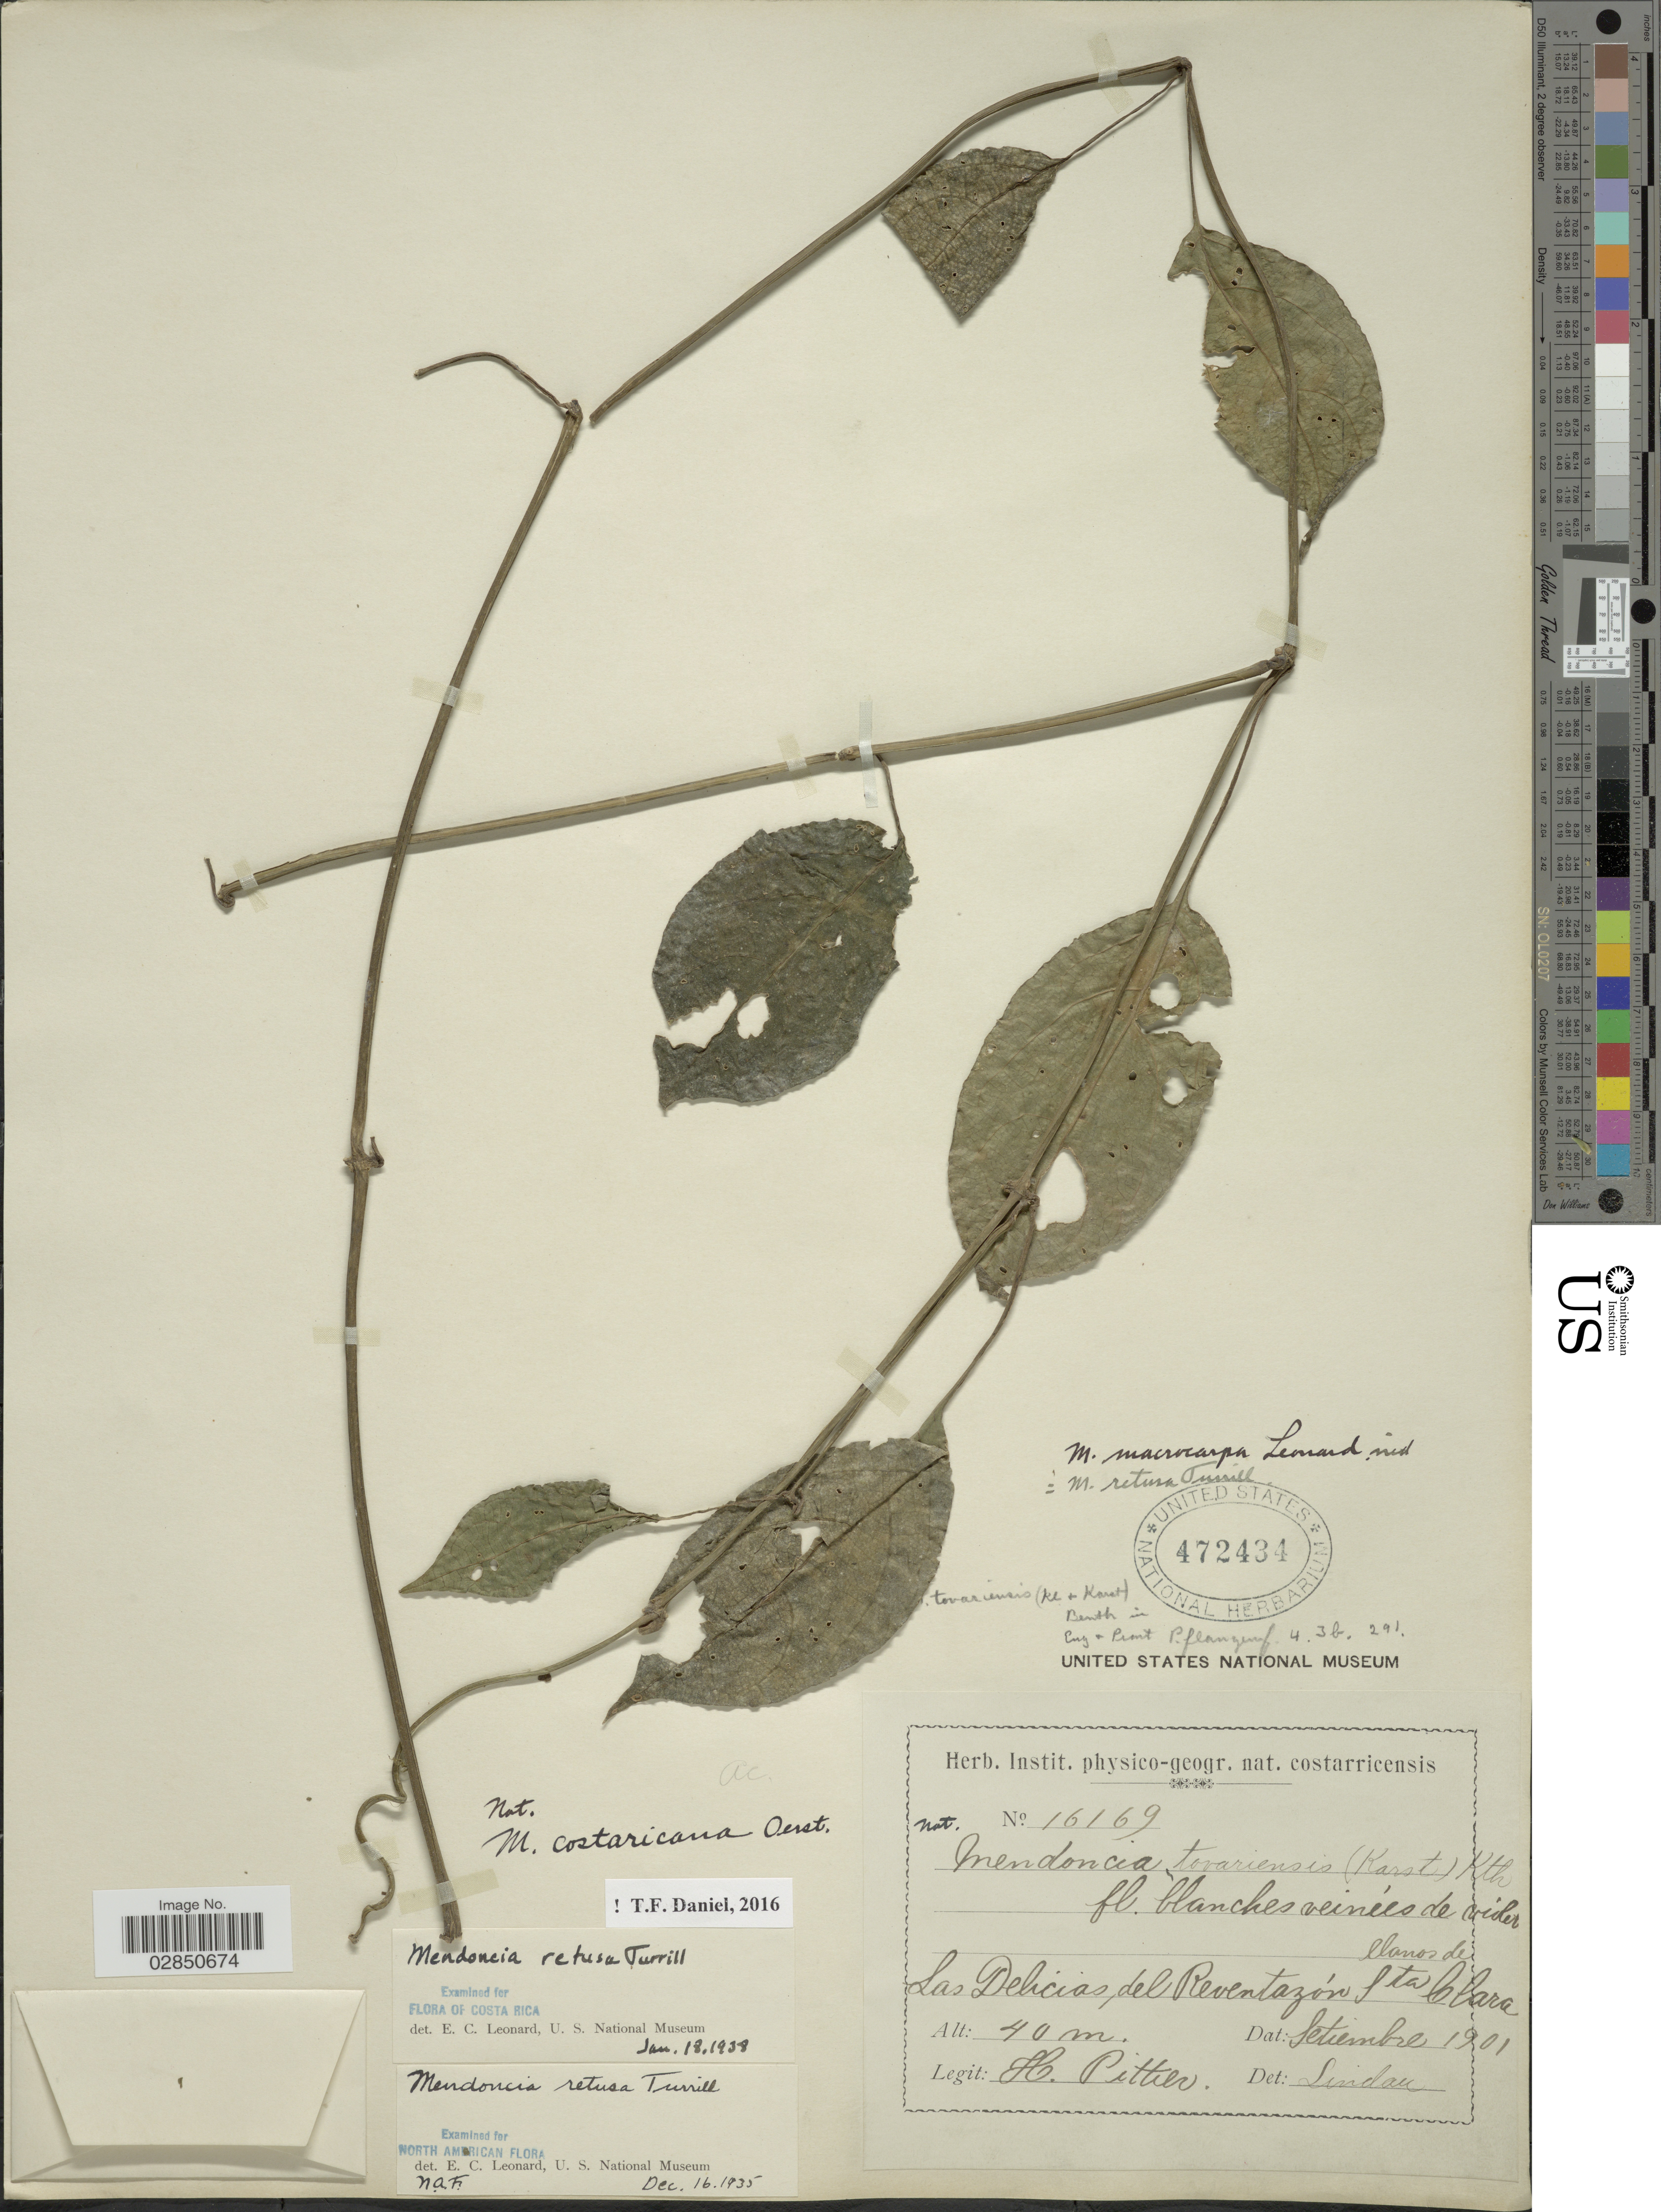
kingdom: Plantae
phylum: Tracheophyta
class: Magnoliopsida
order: Lamiales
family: Acanthaceae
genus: Mendoncia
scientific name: Mendoncia retusa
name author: Turrill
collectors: H. F. Pittier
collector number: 16169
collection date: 1901-09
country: Costa Rica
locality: La Delicias, del Reventazón, Sta Clara.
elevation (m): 40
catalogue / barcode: US 472434